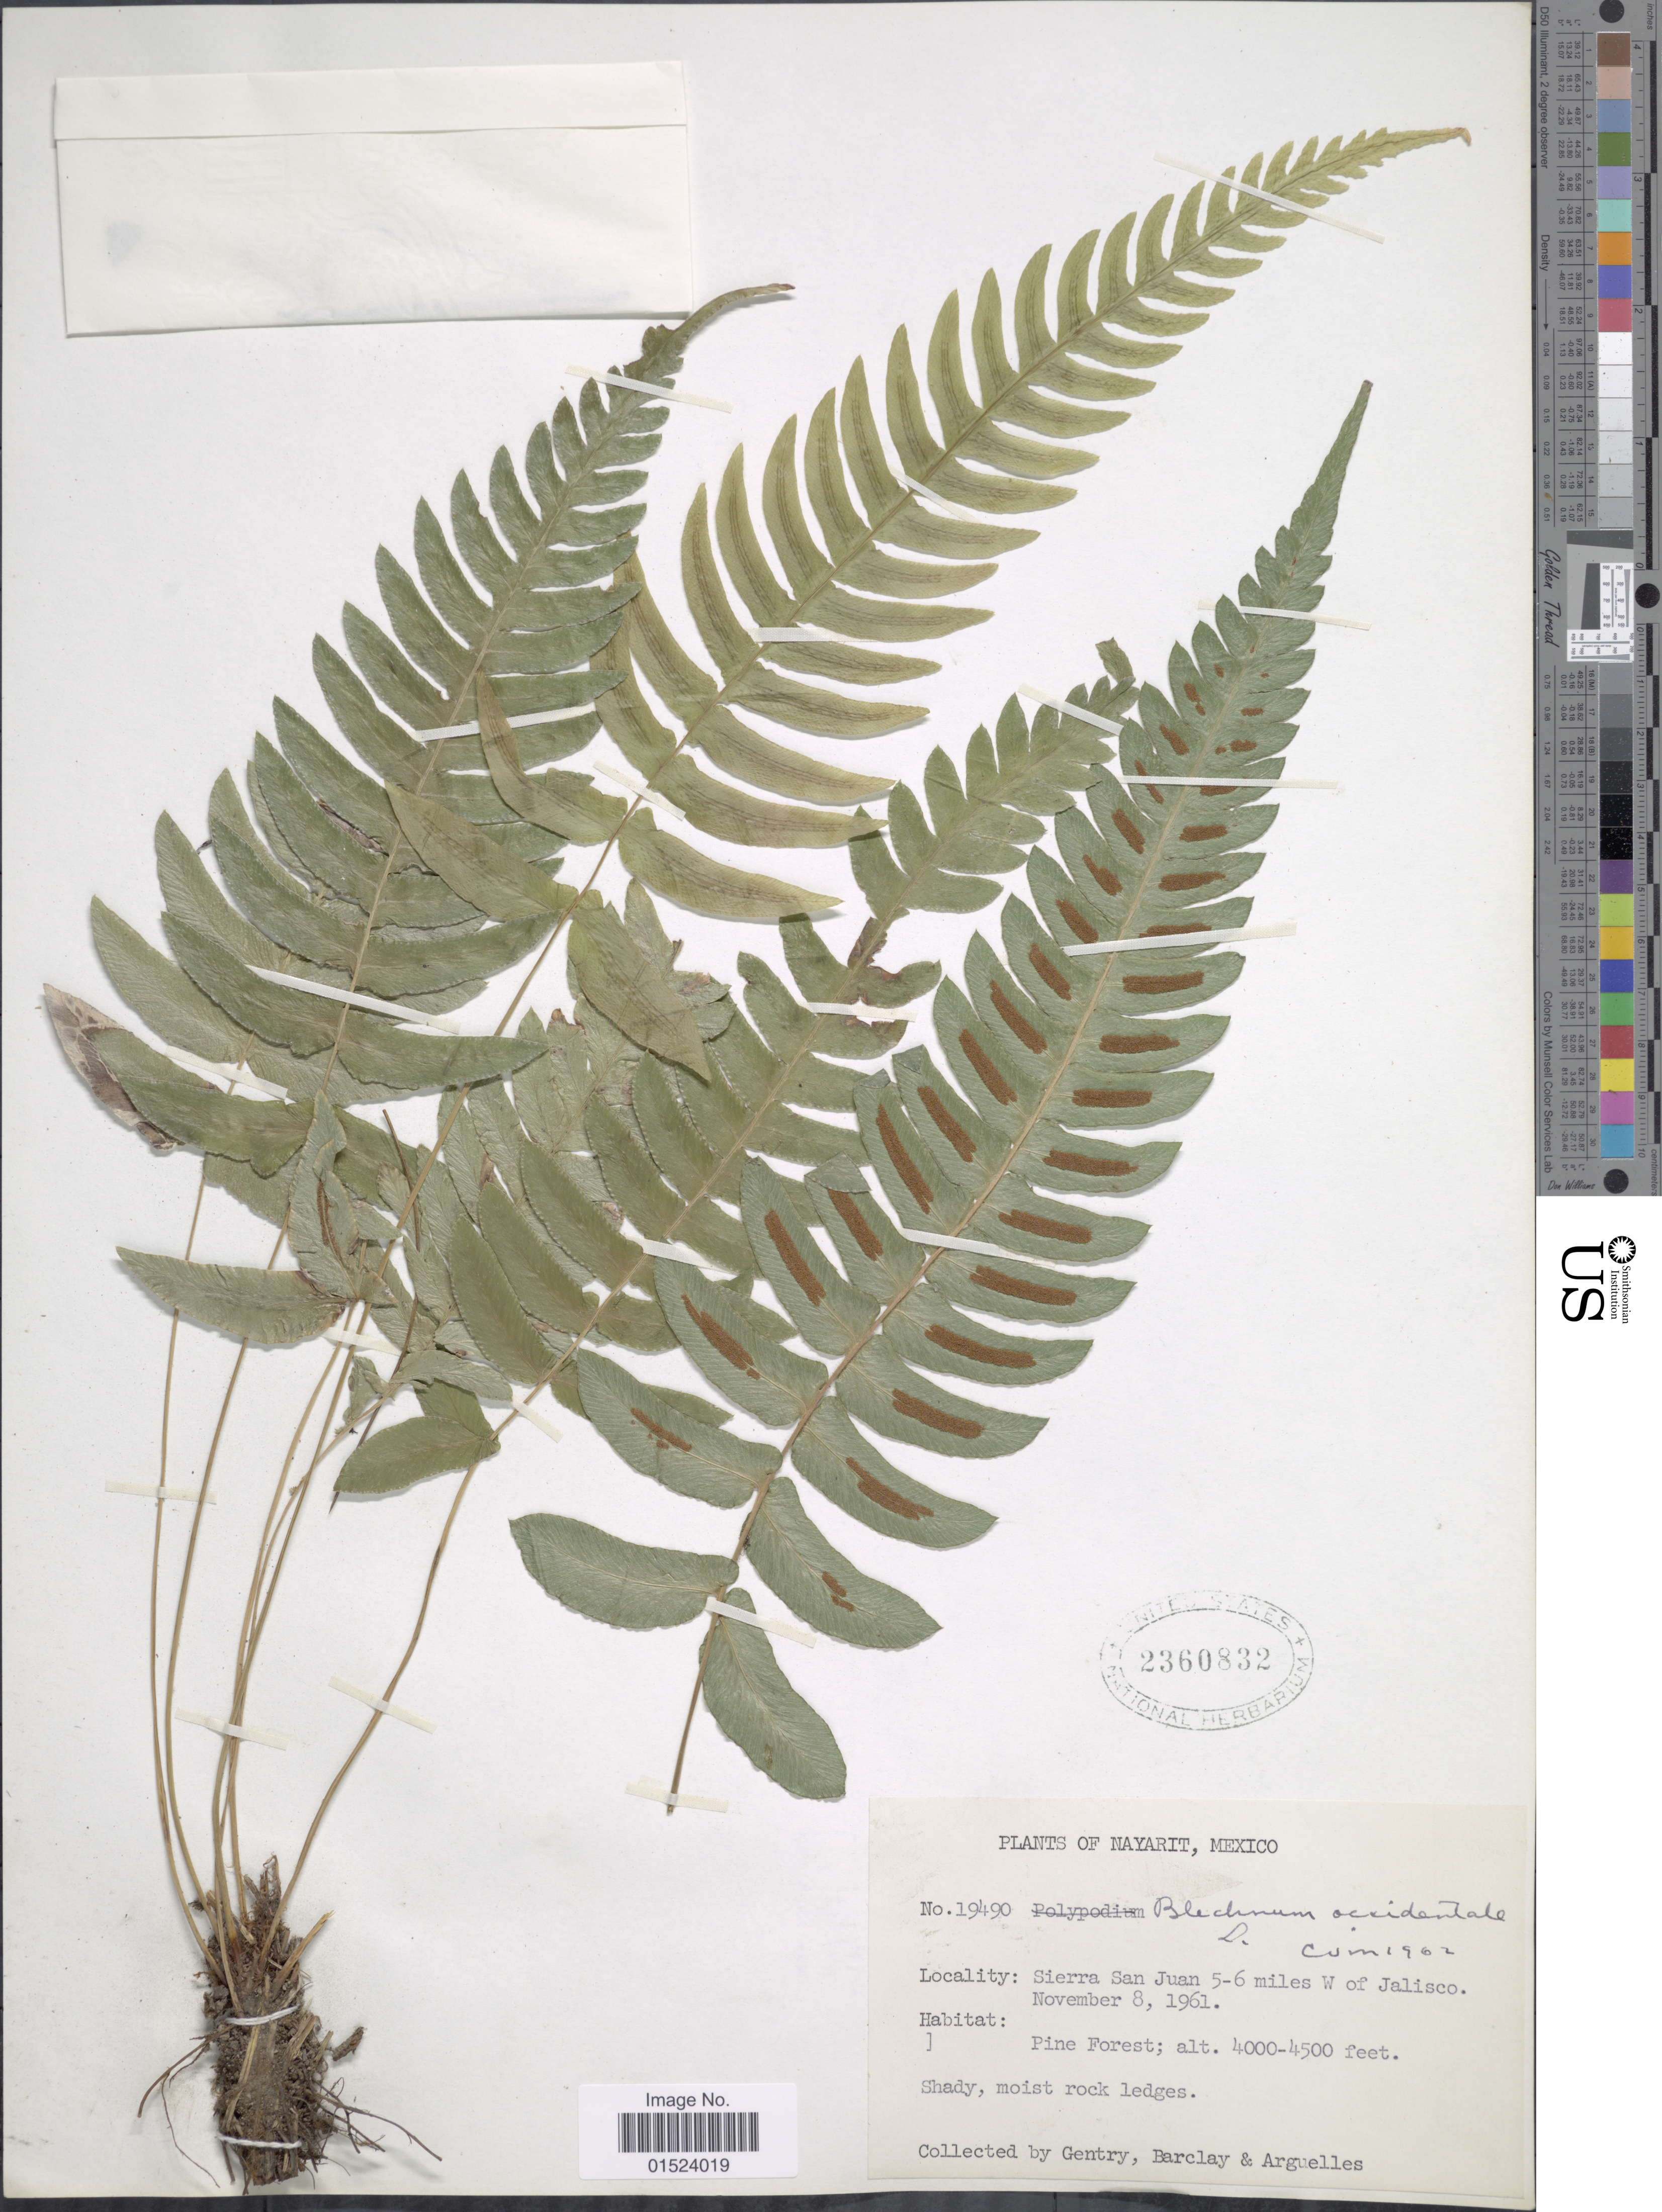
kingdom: Plantae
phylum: Tracheophyta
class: Polypodiopsida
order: Polypodiales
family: Blechnaceae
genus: Blechnum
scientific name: Blechnum glandulosum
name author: Link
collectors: Gentry, --, -- Barclay & Arguelles, --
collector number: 19490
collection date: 1961-11-08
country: Mexico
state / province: Nayarit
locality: Sierra San Juan 5-6 miles W of Jalisco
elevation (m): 1219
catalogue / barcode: US 2360832